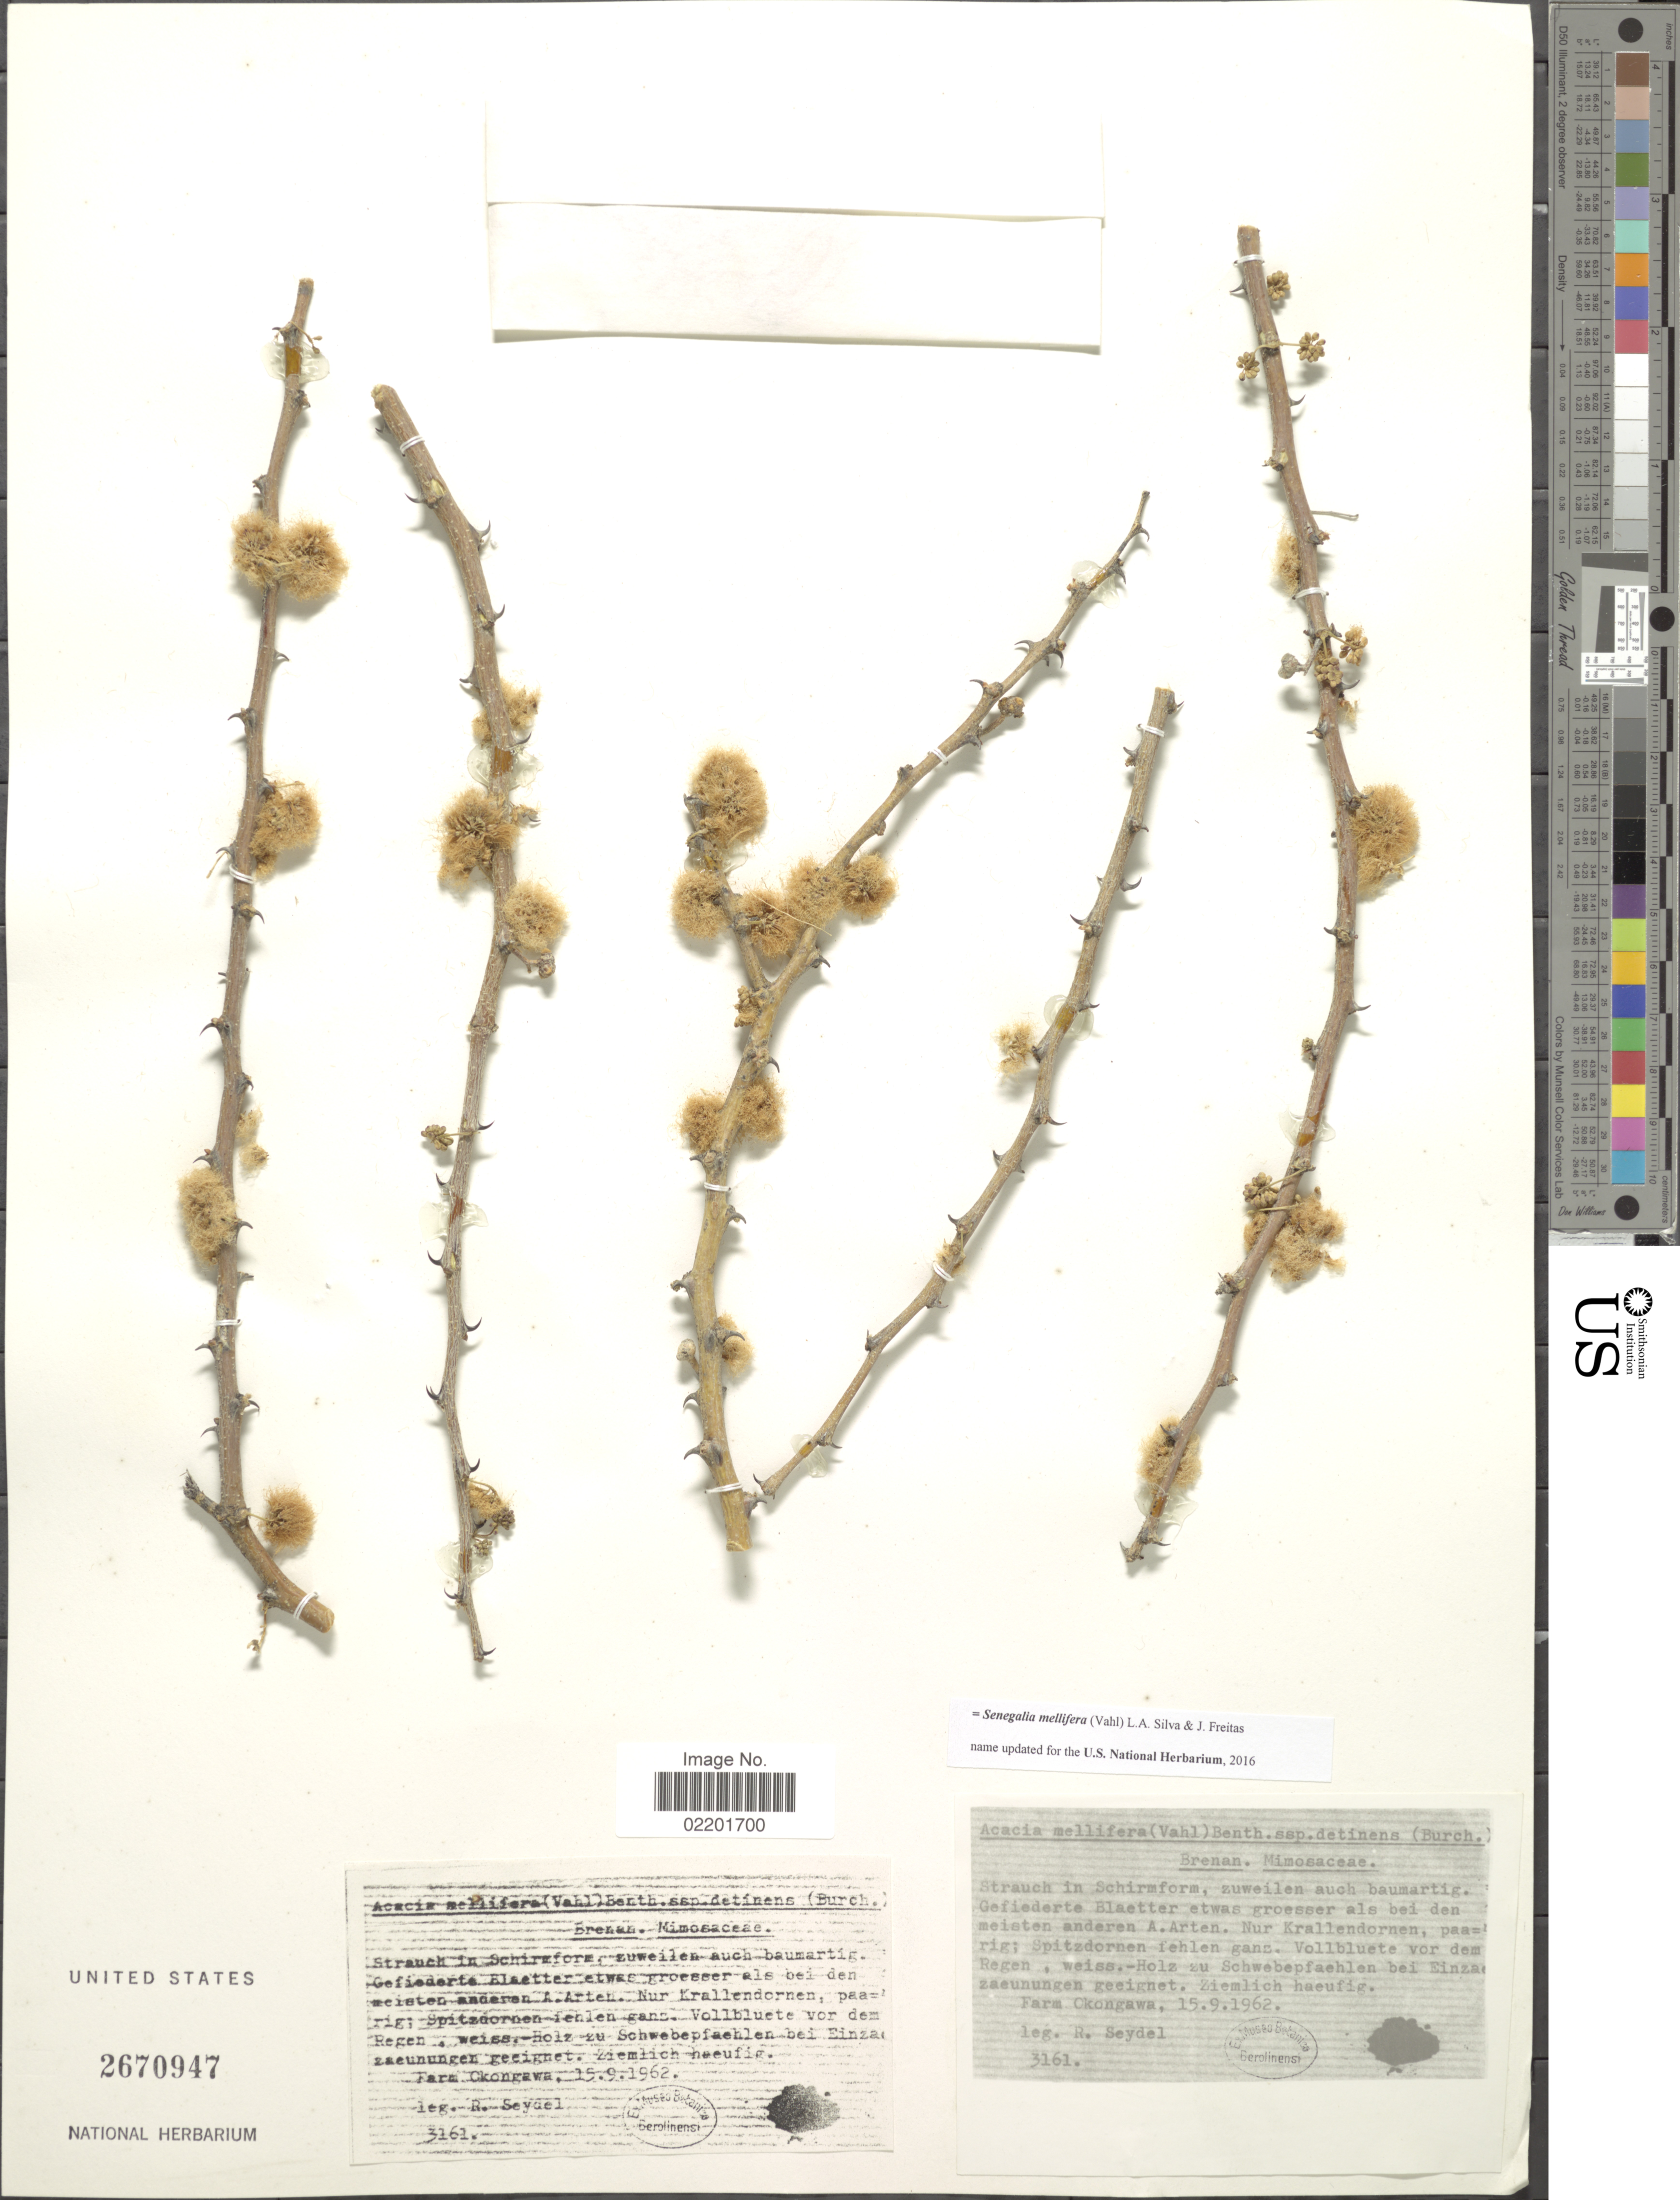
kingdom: Plantae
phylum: Tracheophyta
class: Magnoliopsida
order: Fabales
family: Fabaceae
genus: Senegalia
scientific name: Senegalia mellifera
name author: (Vahl) Seigler & Ebinger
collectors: R. Seydel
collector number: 3161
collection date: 1962-09-15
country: Namibia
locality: Farm Okongawa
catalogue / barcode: US 2670947